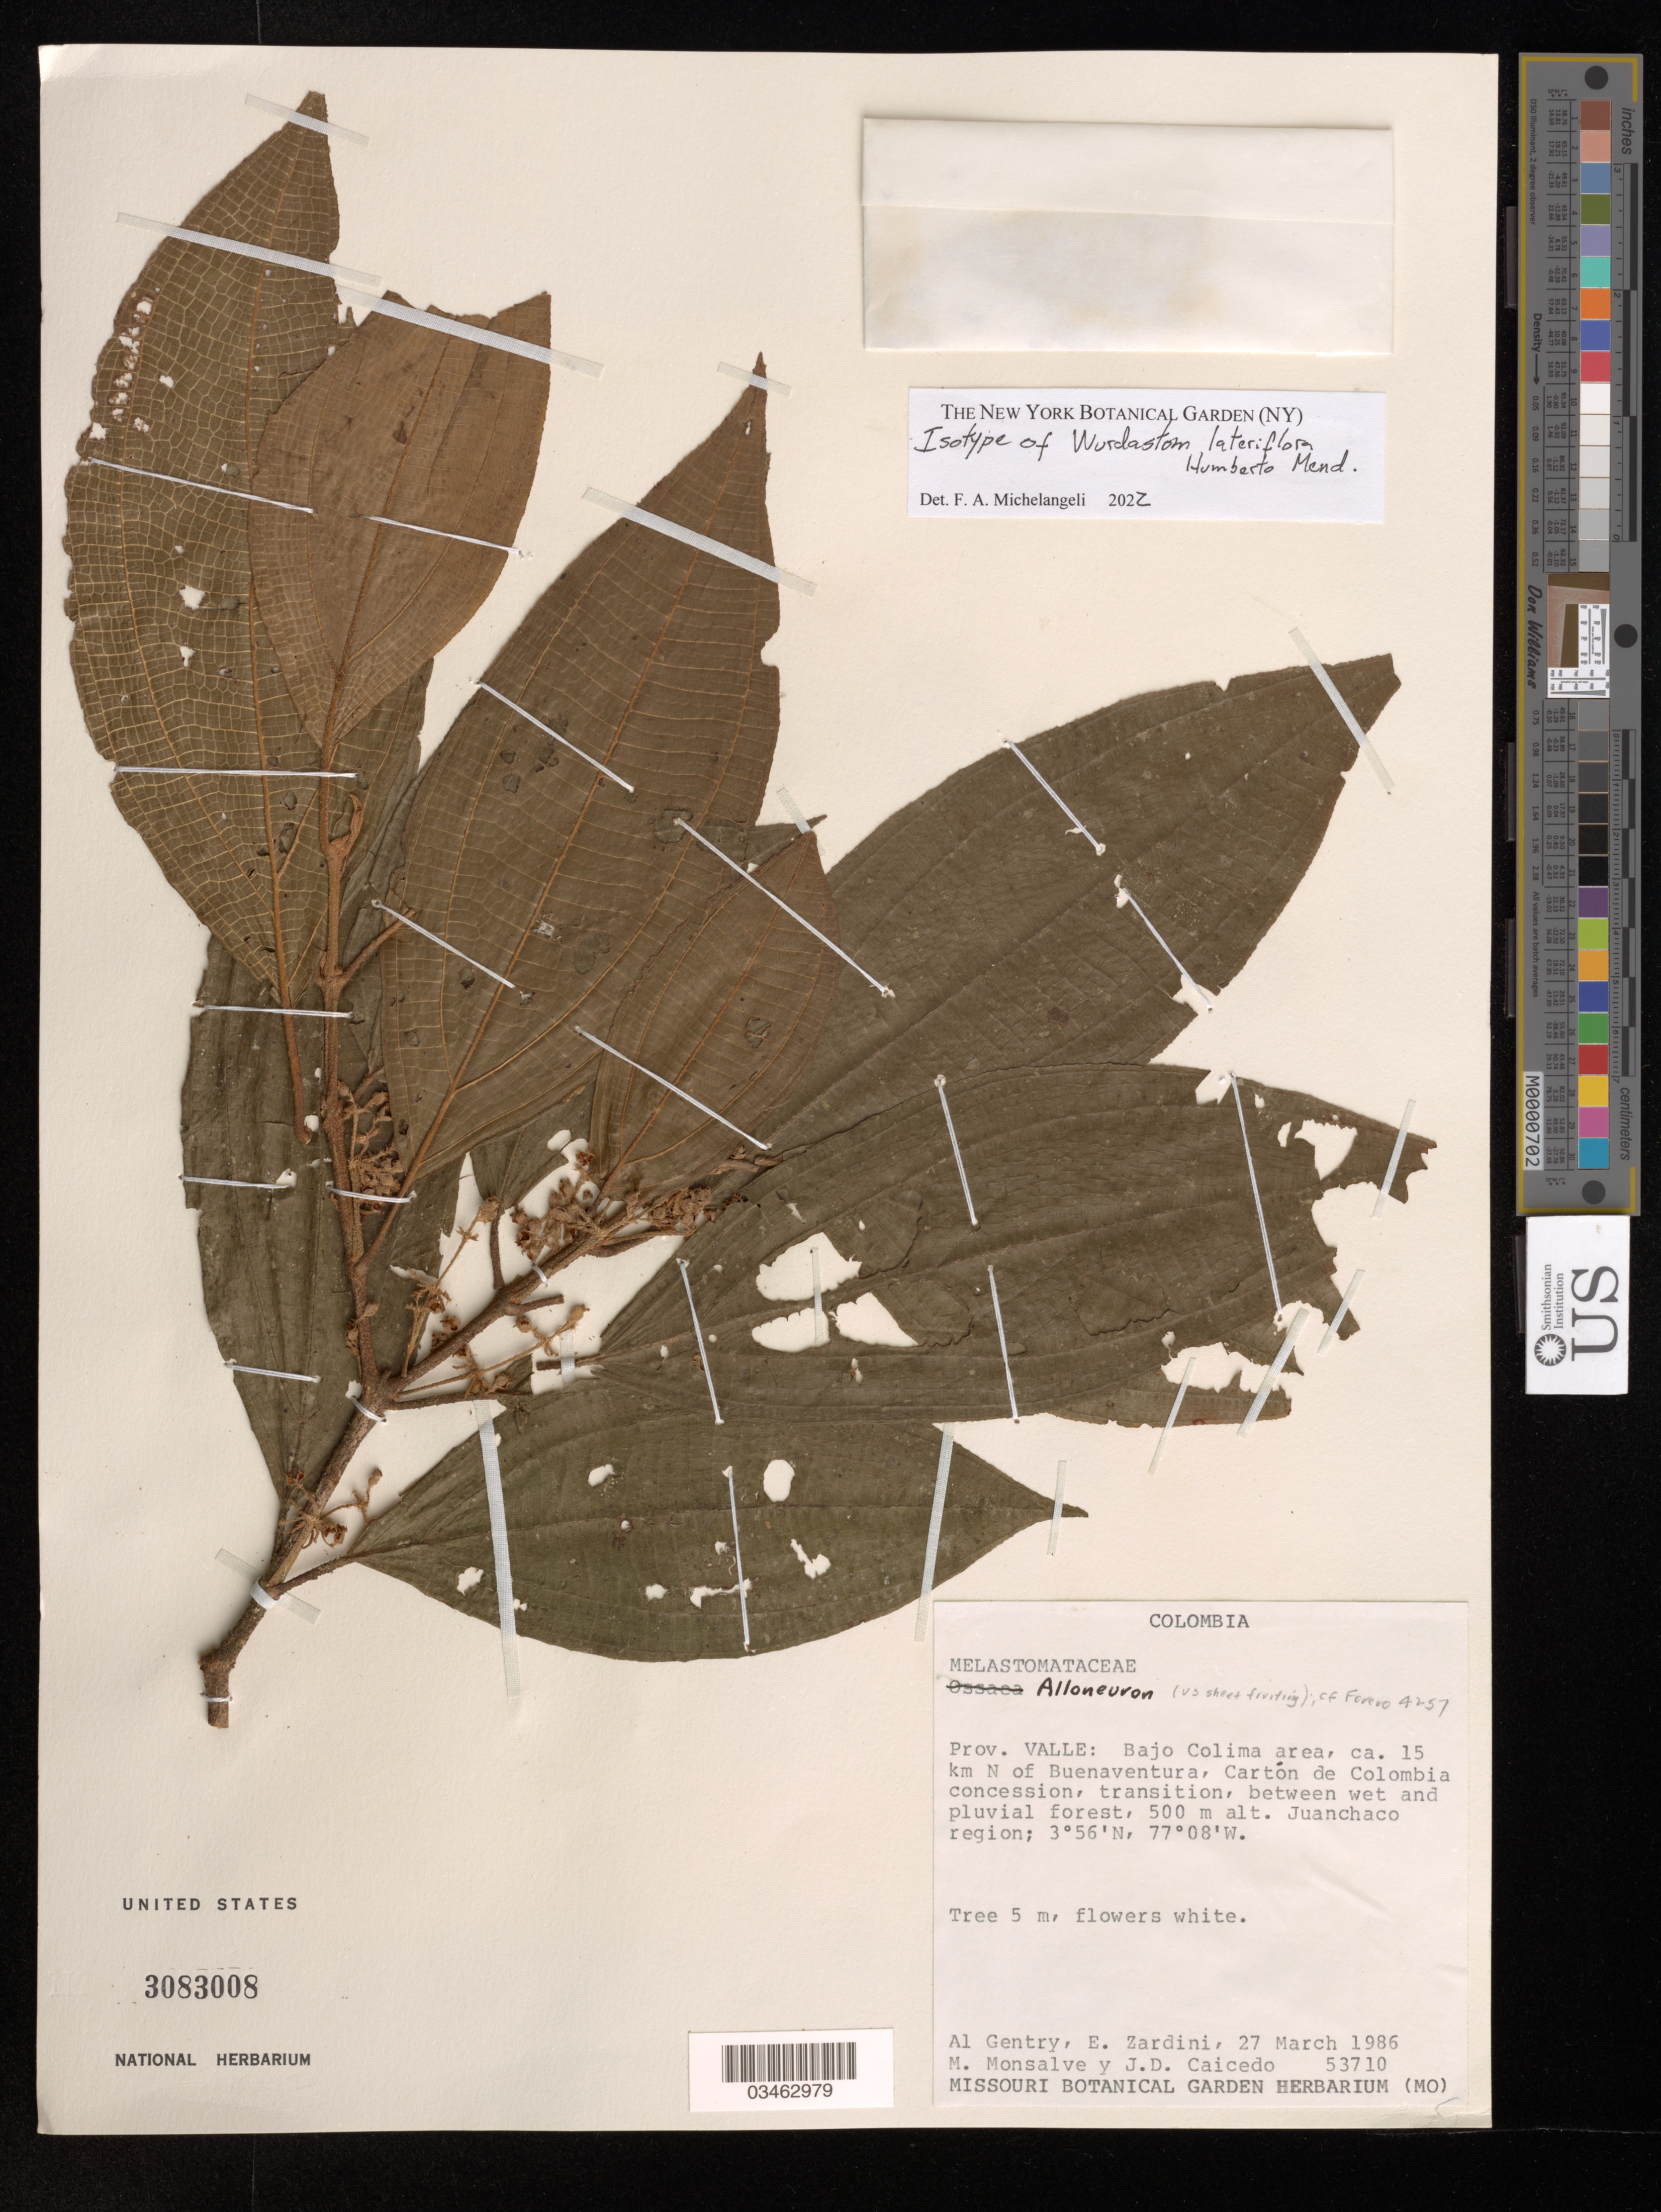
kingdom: Plantae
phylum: Tracheophyta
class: Magnoliopsida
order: Myrtales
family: Melastomataceae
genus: Wurdastom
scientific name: Wurdastom lateriflora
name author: Humberto Mend.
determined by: Michelangeli, F. A.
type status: Isotype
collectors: A. H. Gentry, E. Zardini, M. Monsalve & J. Caicedo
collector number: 53710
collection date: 1986-03-27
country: Colombia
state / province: Valle del Cauca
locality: Bajo Colima area, ca. 15 km N of Buenaventura, Cartón de Colombia concession, transition, between wet and pluvial forest. Juanchaco region.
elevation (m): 500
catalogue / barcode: US 3083008